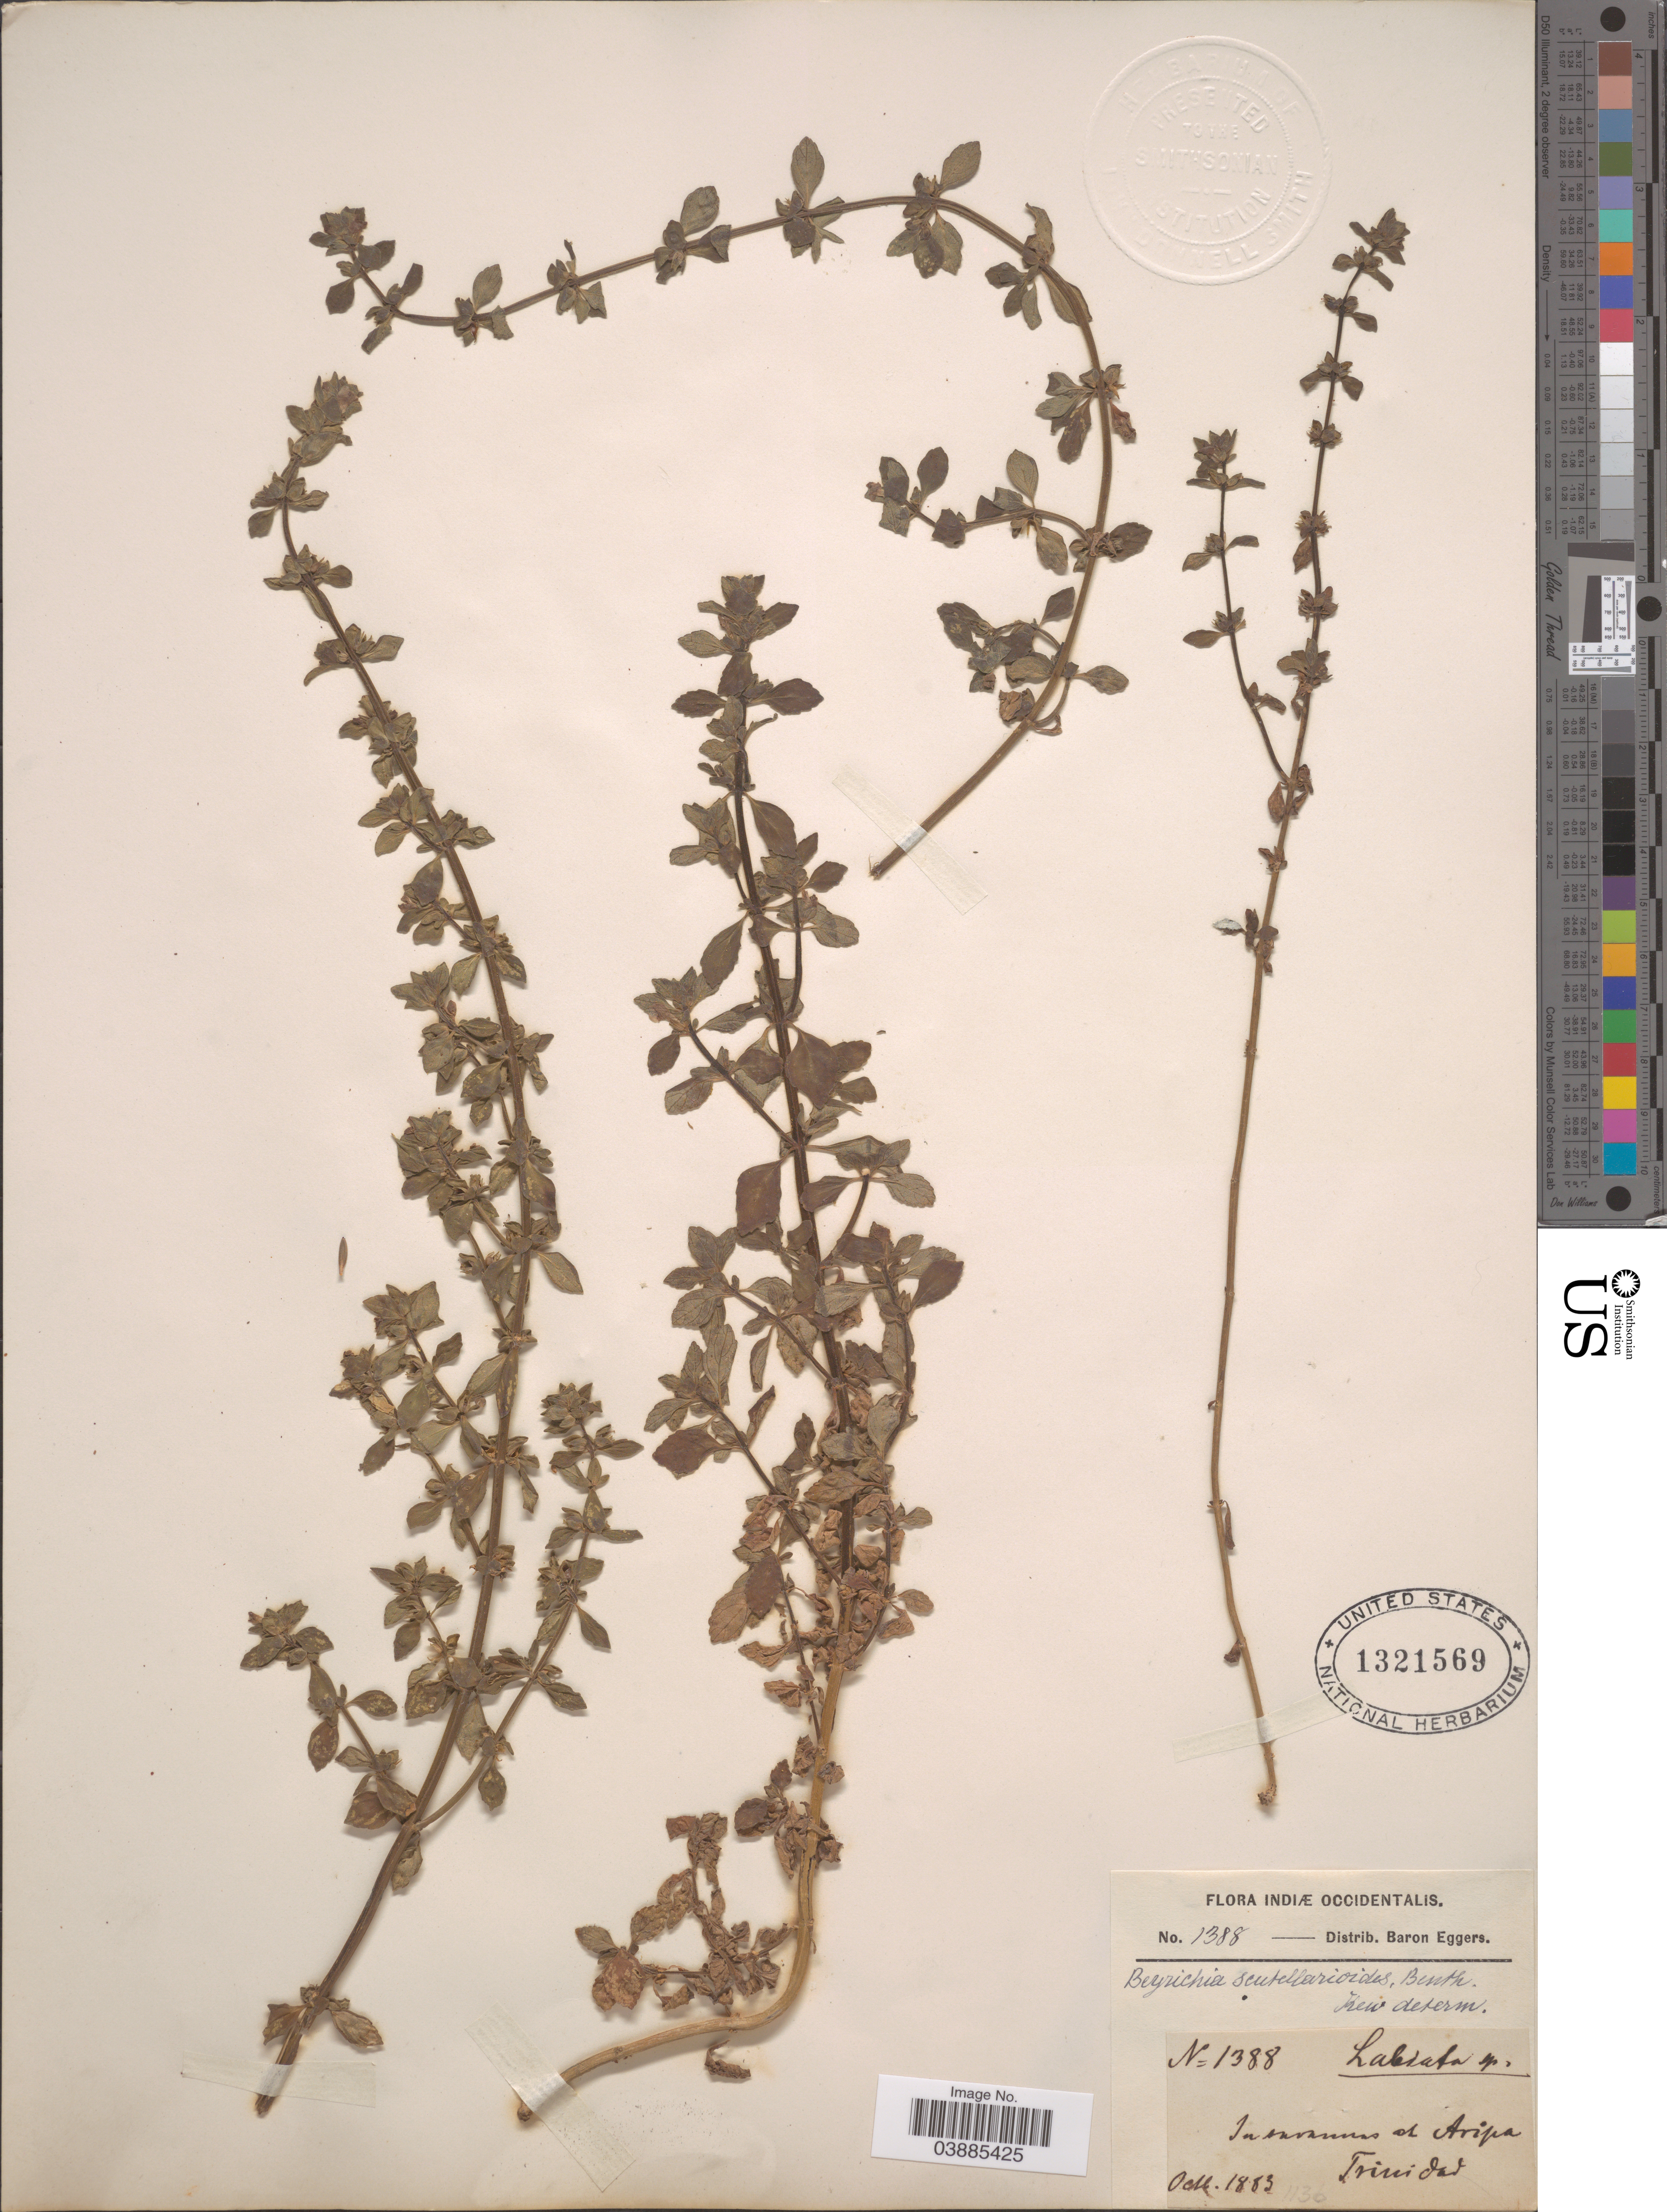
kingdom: Plantae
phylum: Tracheophyta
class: Magnoliopsida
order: Lamiales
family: Plantaginaceae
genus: Matourea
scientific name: Matourea scutellarioides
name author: (Benth.) Colletta & V.C. Souza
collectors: H. F. A. von Eggers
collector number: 1388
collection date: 1883-10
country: Trinidad and Tobago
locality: Indiæ Occidentalis. In savannas de Aripa, Trinidad.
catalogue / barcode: US 1321569